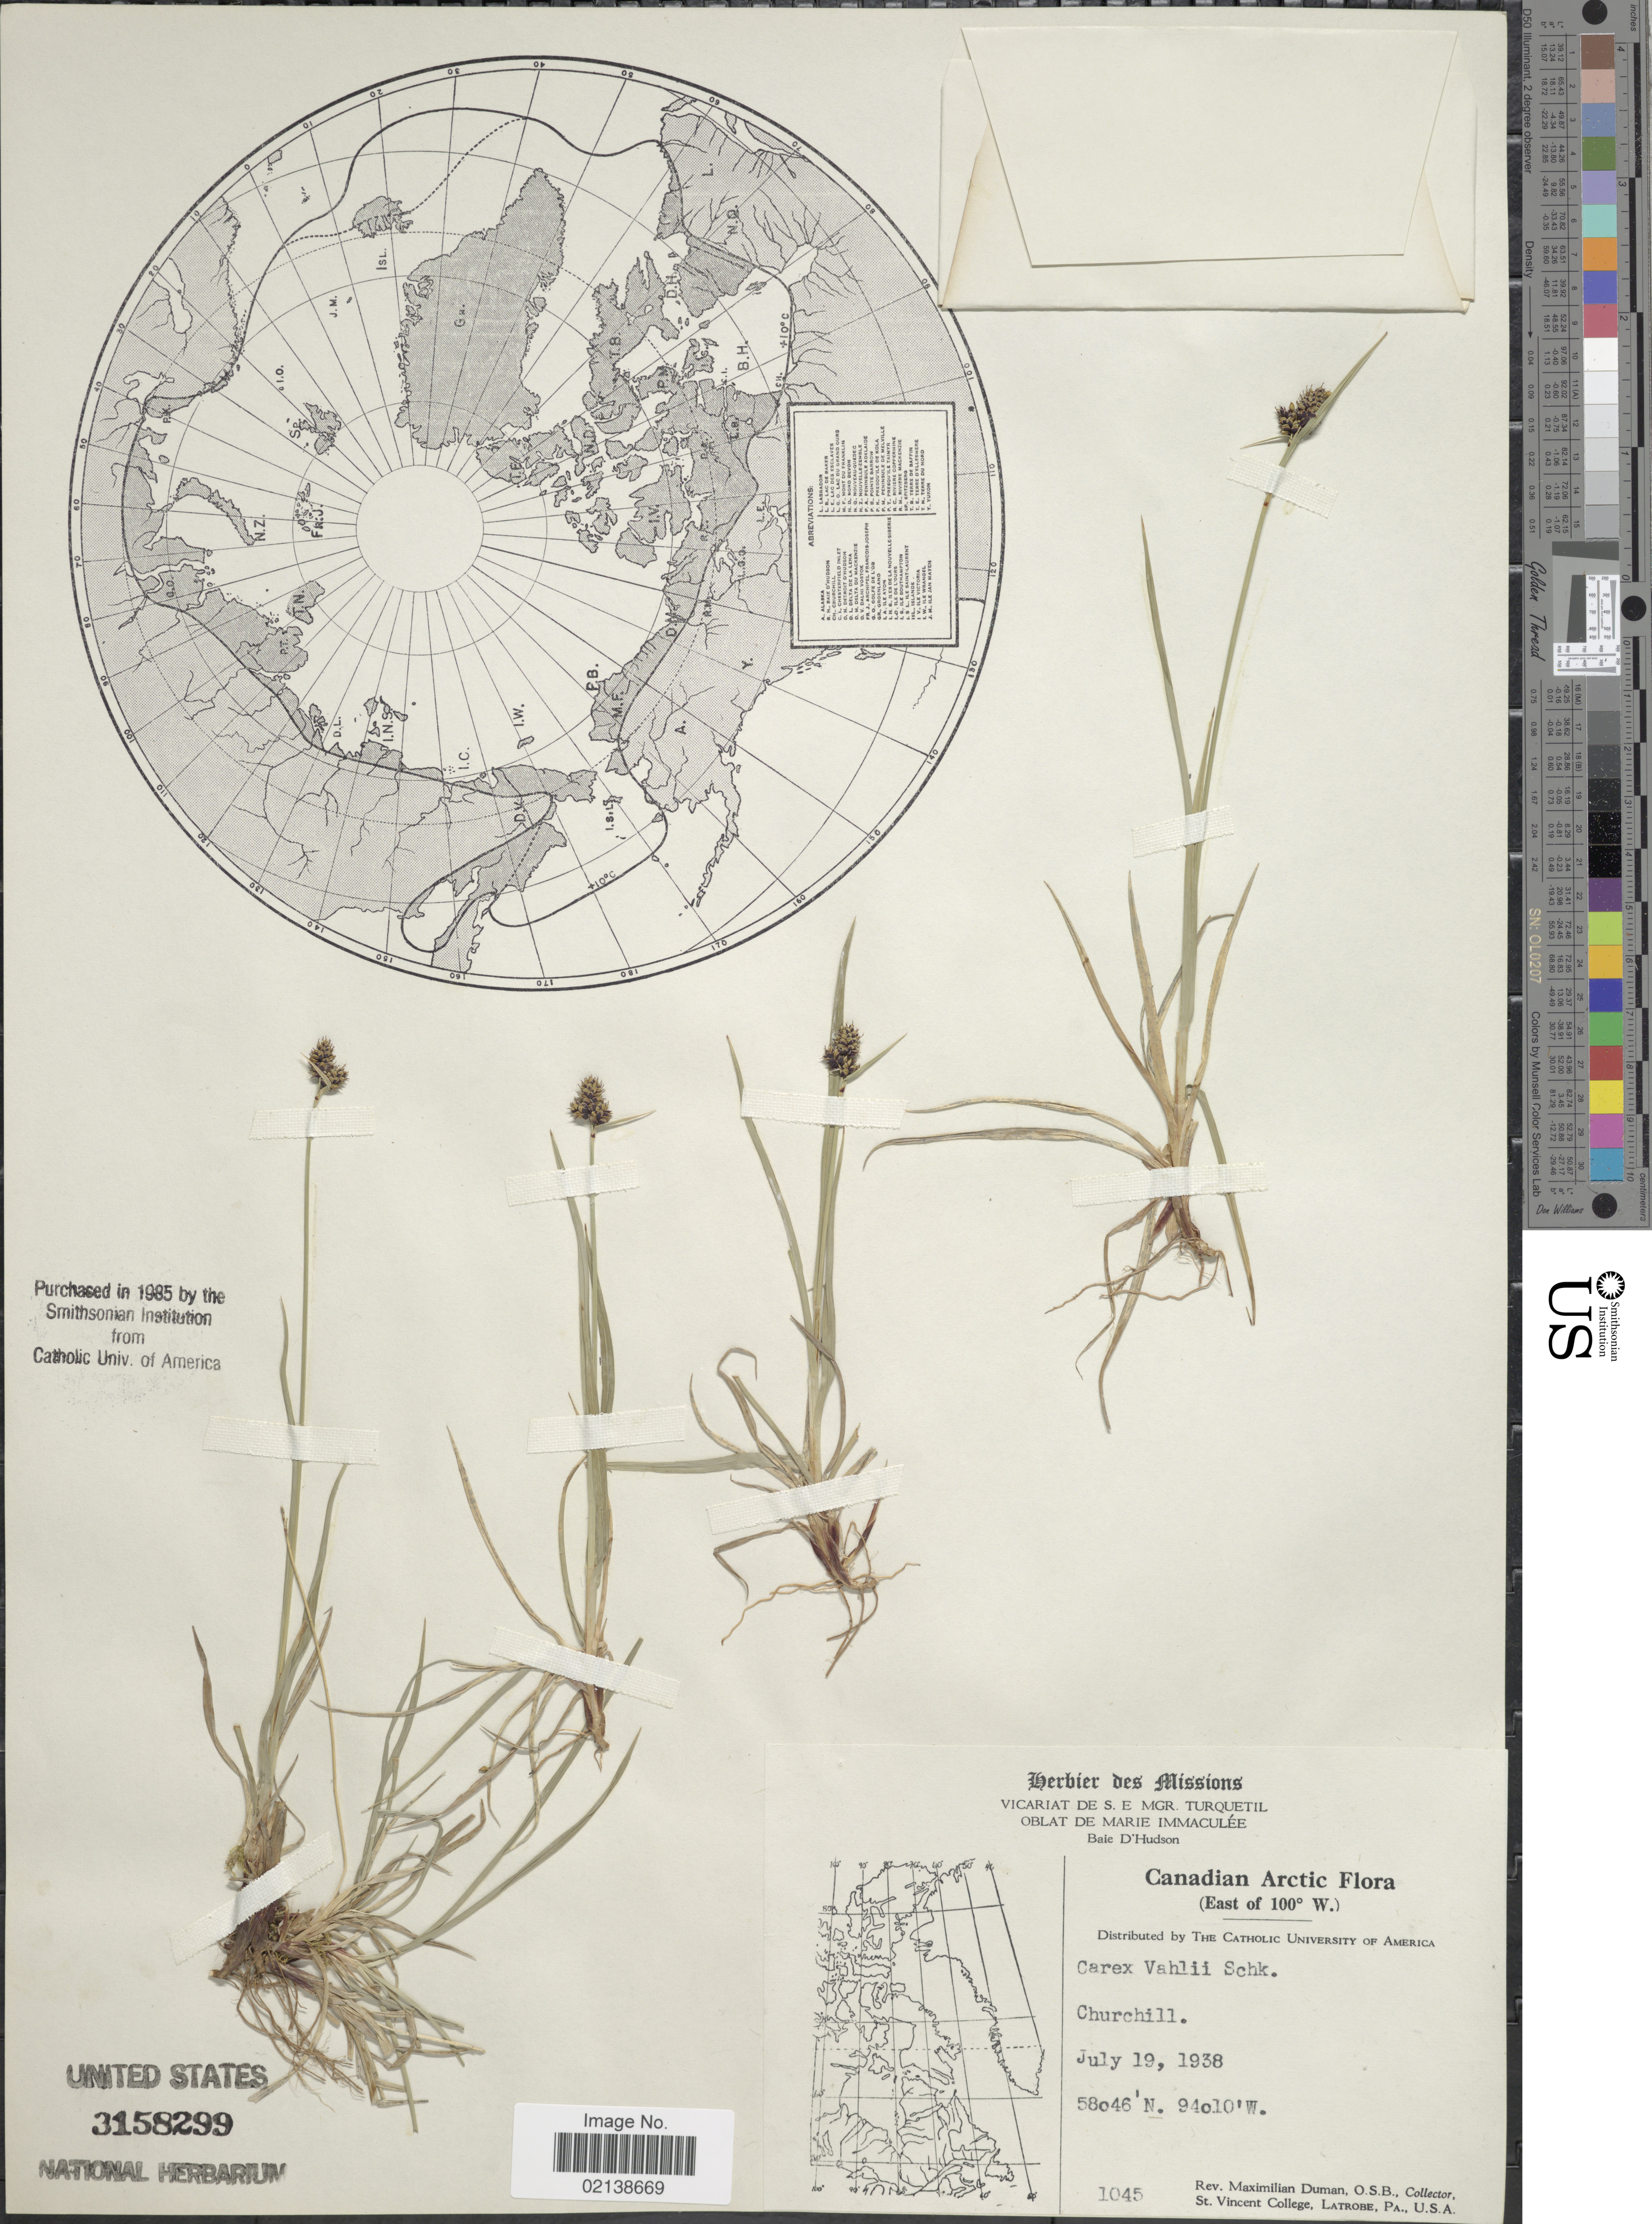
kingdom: Plantae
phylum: Tracheophyta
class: Liliopsida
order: Poales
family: Cyperaceae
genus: Carex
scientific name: Carex norvegica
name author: Retz.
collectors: M. Duman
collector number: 1045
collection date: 1938-07-19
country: Canada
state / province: Manitoba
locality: Canadian Arctic, Churchill (East of 100° W)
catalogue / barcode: US 3158299